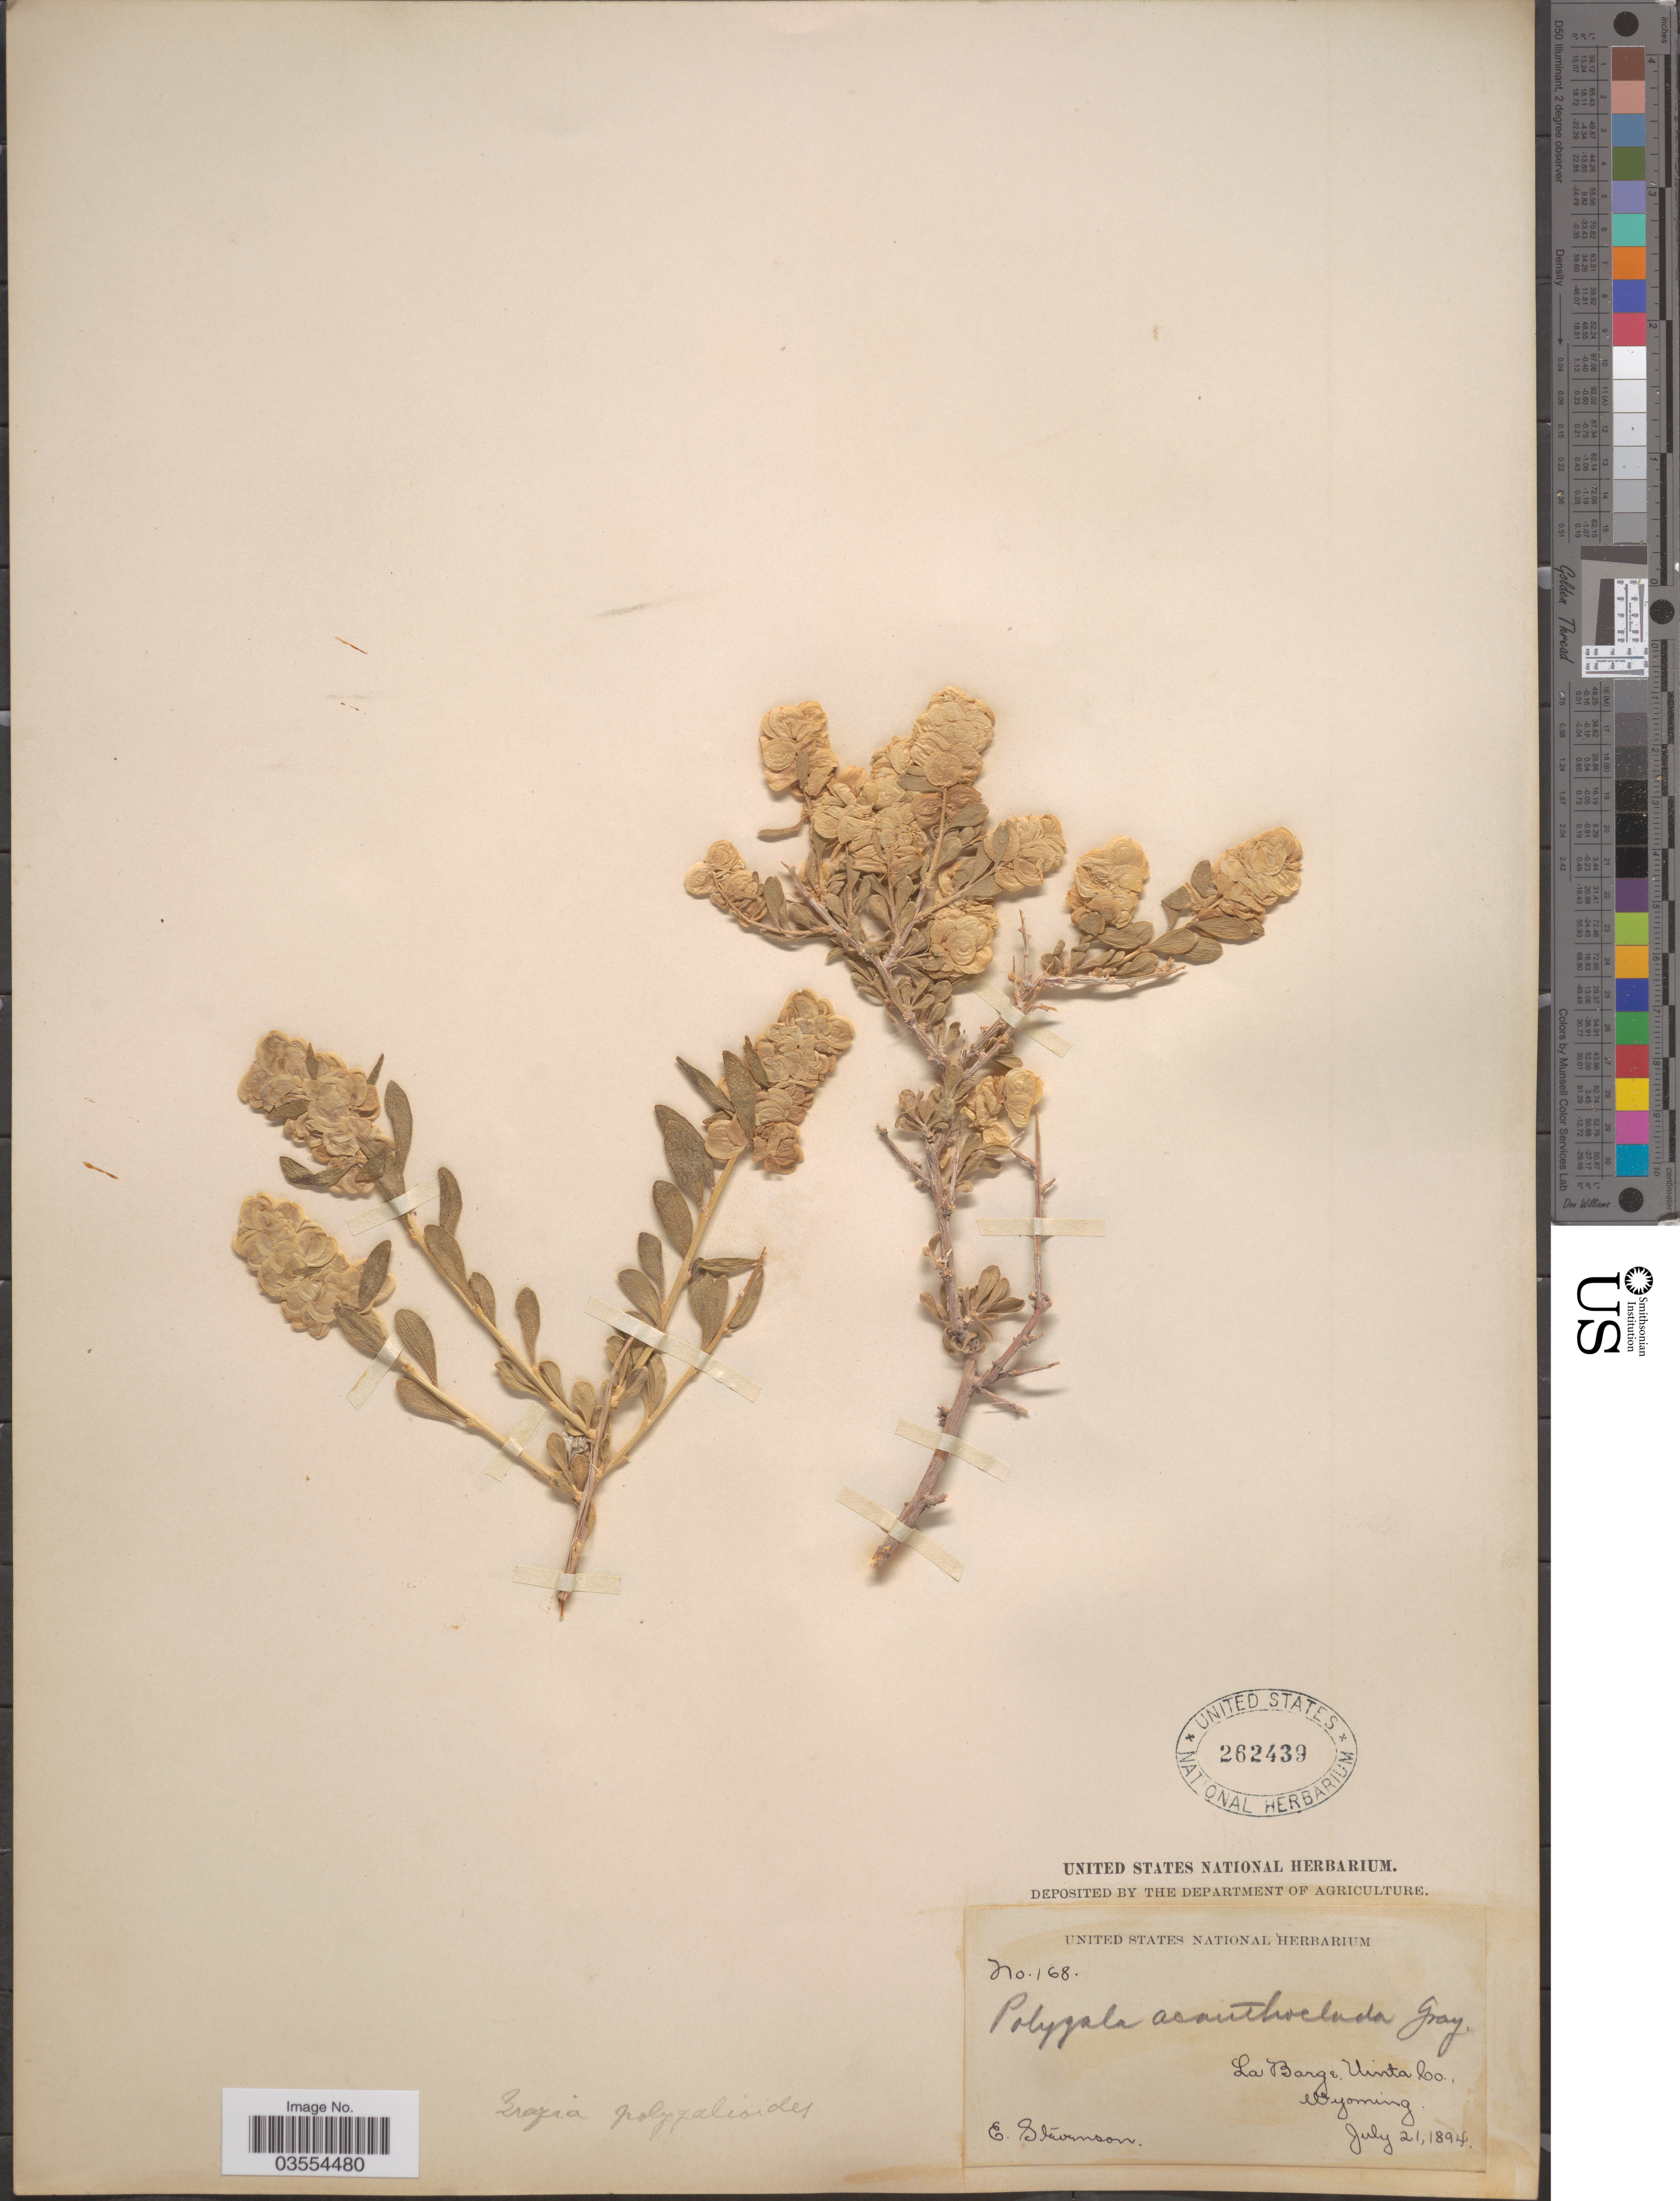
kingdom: Plantae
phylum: Tracheophyta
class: Magnoliopsida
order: Caryophyllales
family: Amaranthaceae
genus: Grayia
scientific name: Grayia spinosa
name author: (Hook.) Moq.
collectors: E. Stevenson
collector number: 168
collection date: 1894-07-21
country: United States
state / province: Wyoming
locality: La Barge, Uinta Co.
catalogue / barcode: US 262439